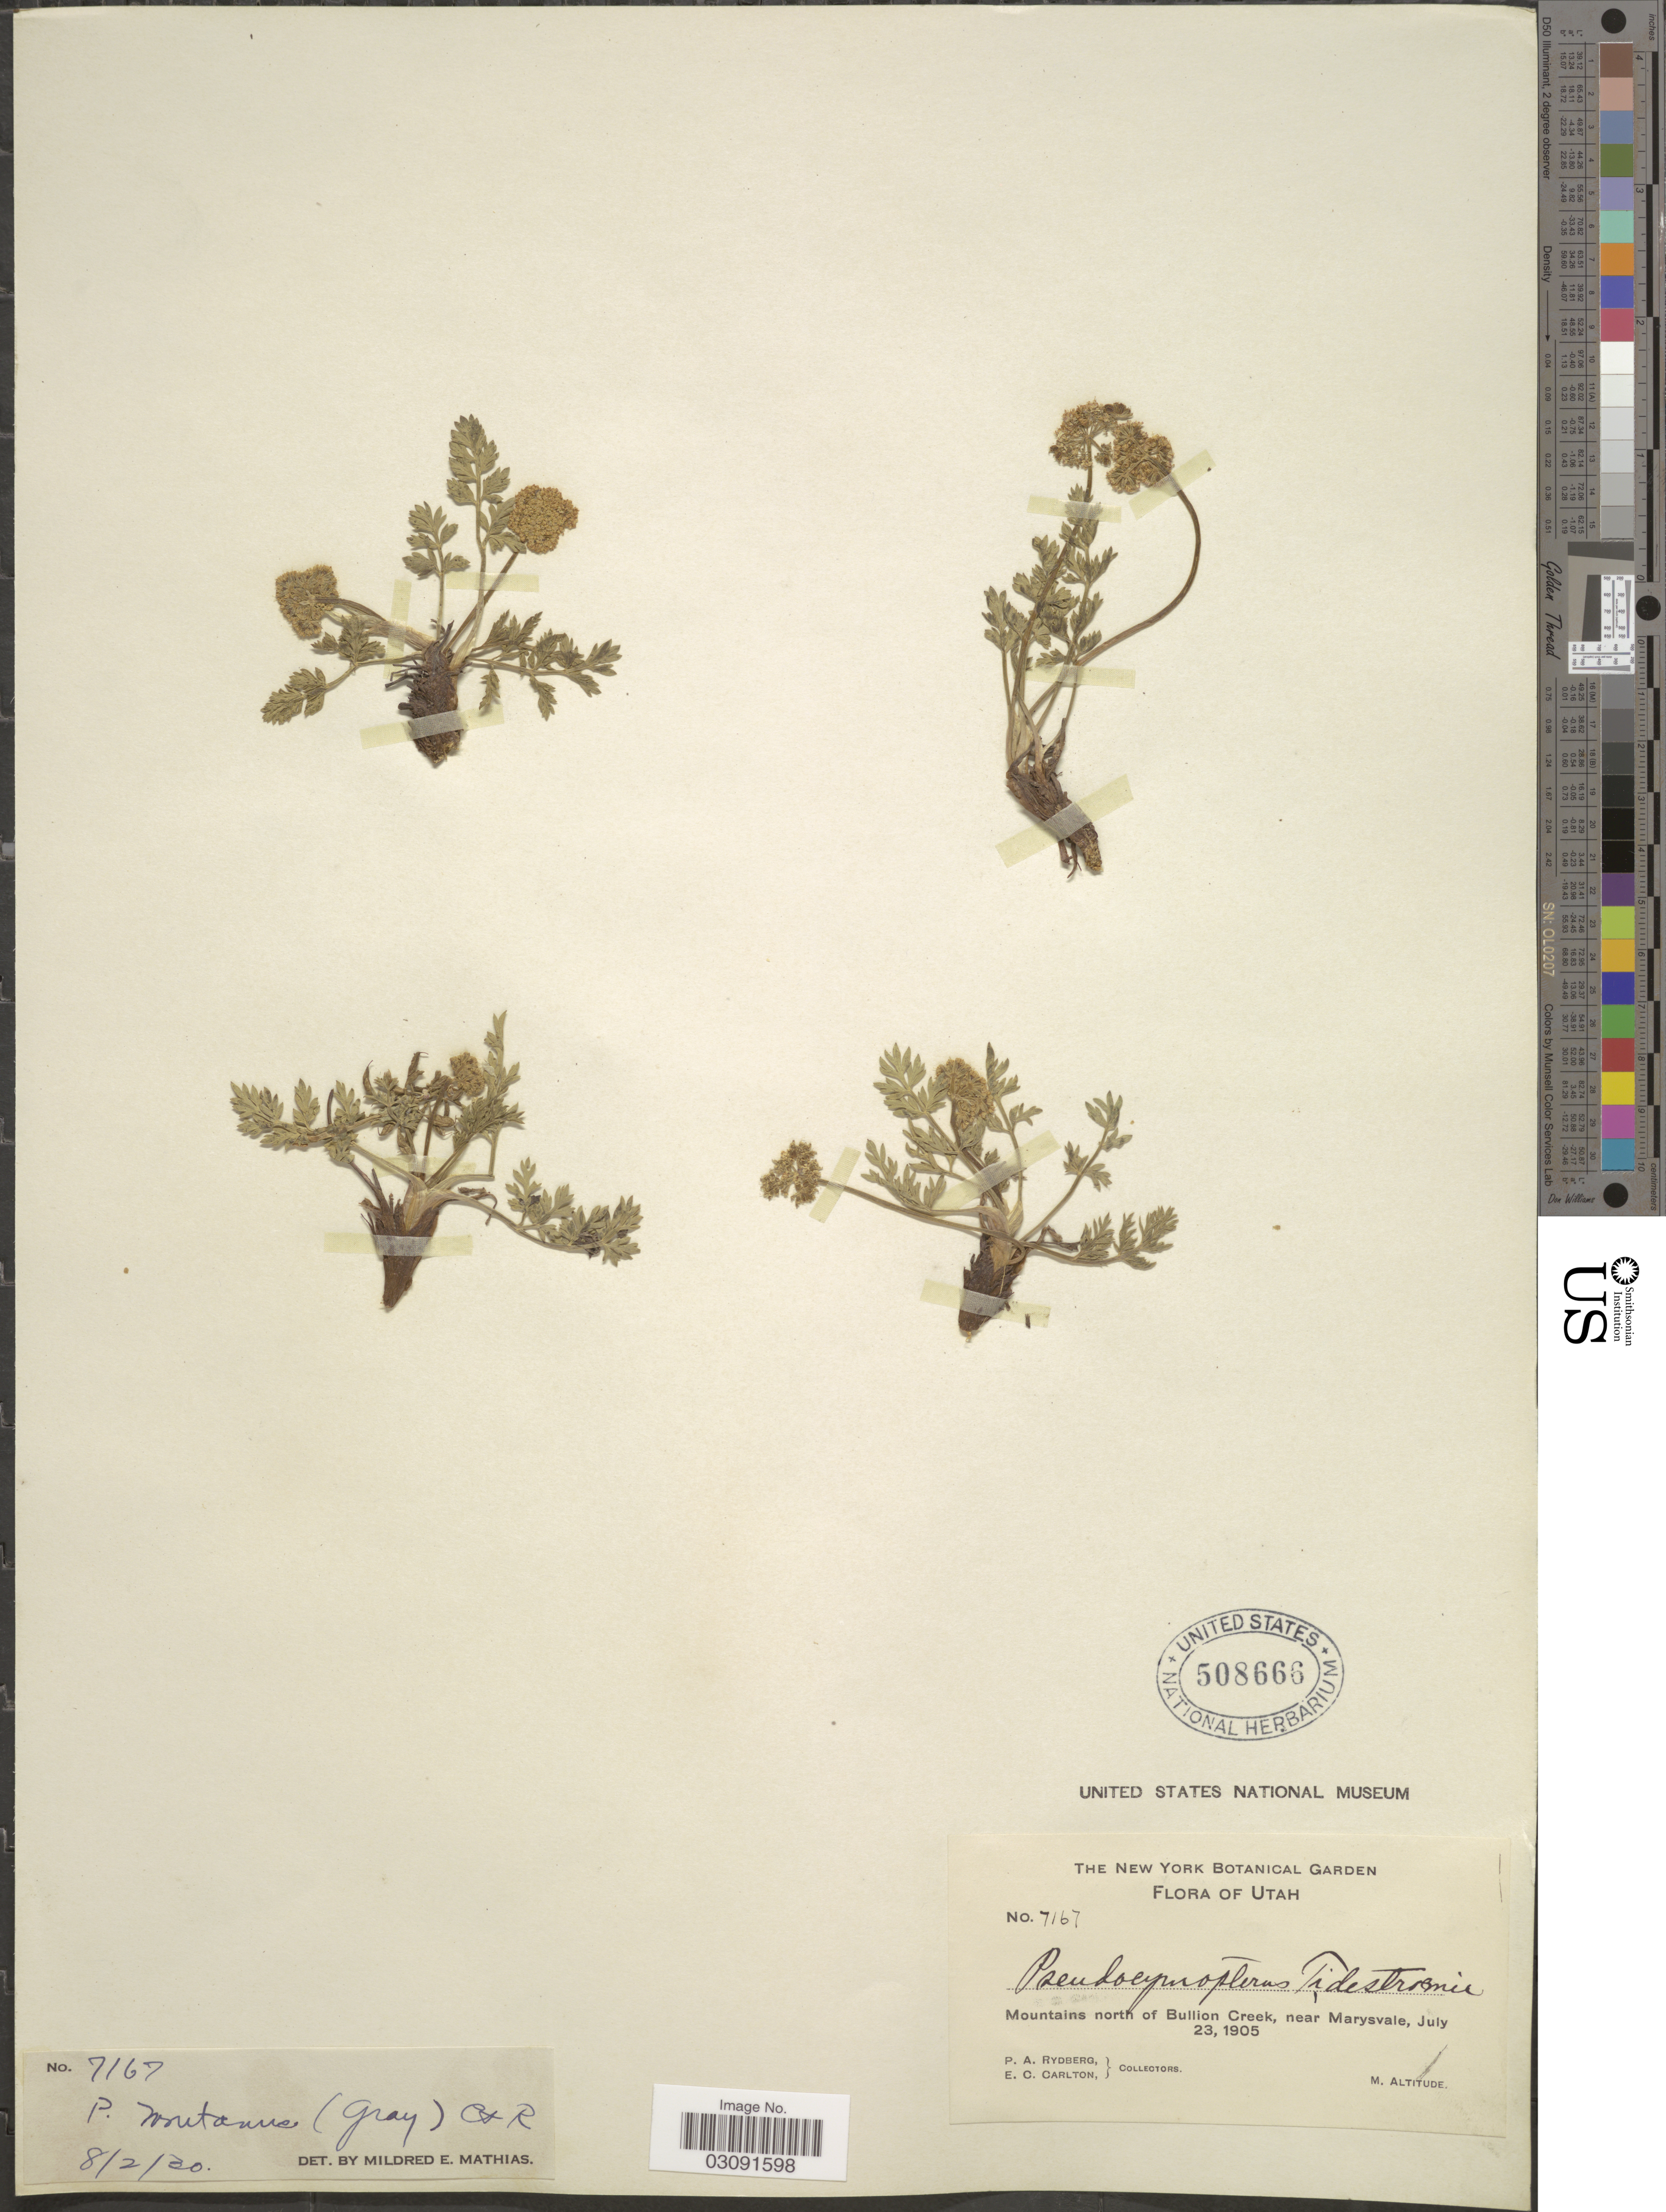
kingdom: Plantae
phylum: Tracheophyta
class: Magnoliopsida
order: Apiales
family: Apiaceae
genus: Pseudocymopterus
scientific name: Pseudocymopterus montanus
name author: (A. Gray) J.M. Coult. & Rose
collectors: P. A. Rydberg & E. Carlton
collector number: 7167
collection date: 1905-07-23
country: United States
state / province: Utah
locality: Mountains north of Bullion Creek, near Marysvale.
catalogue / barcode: US 508666